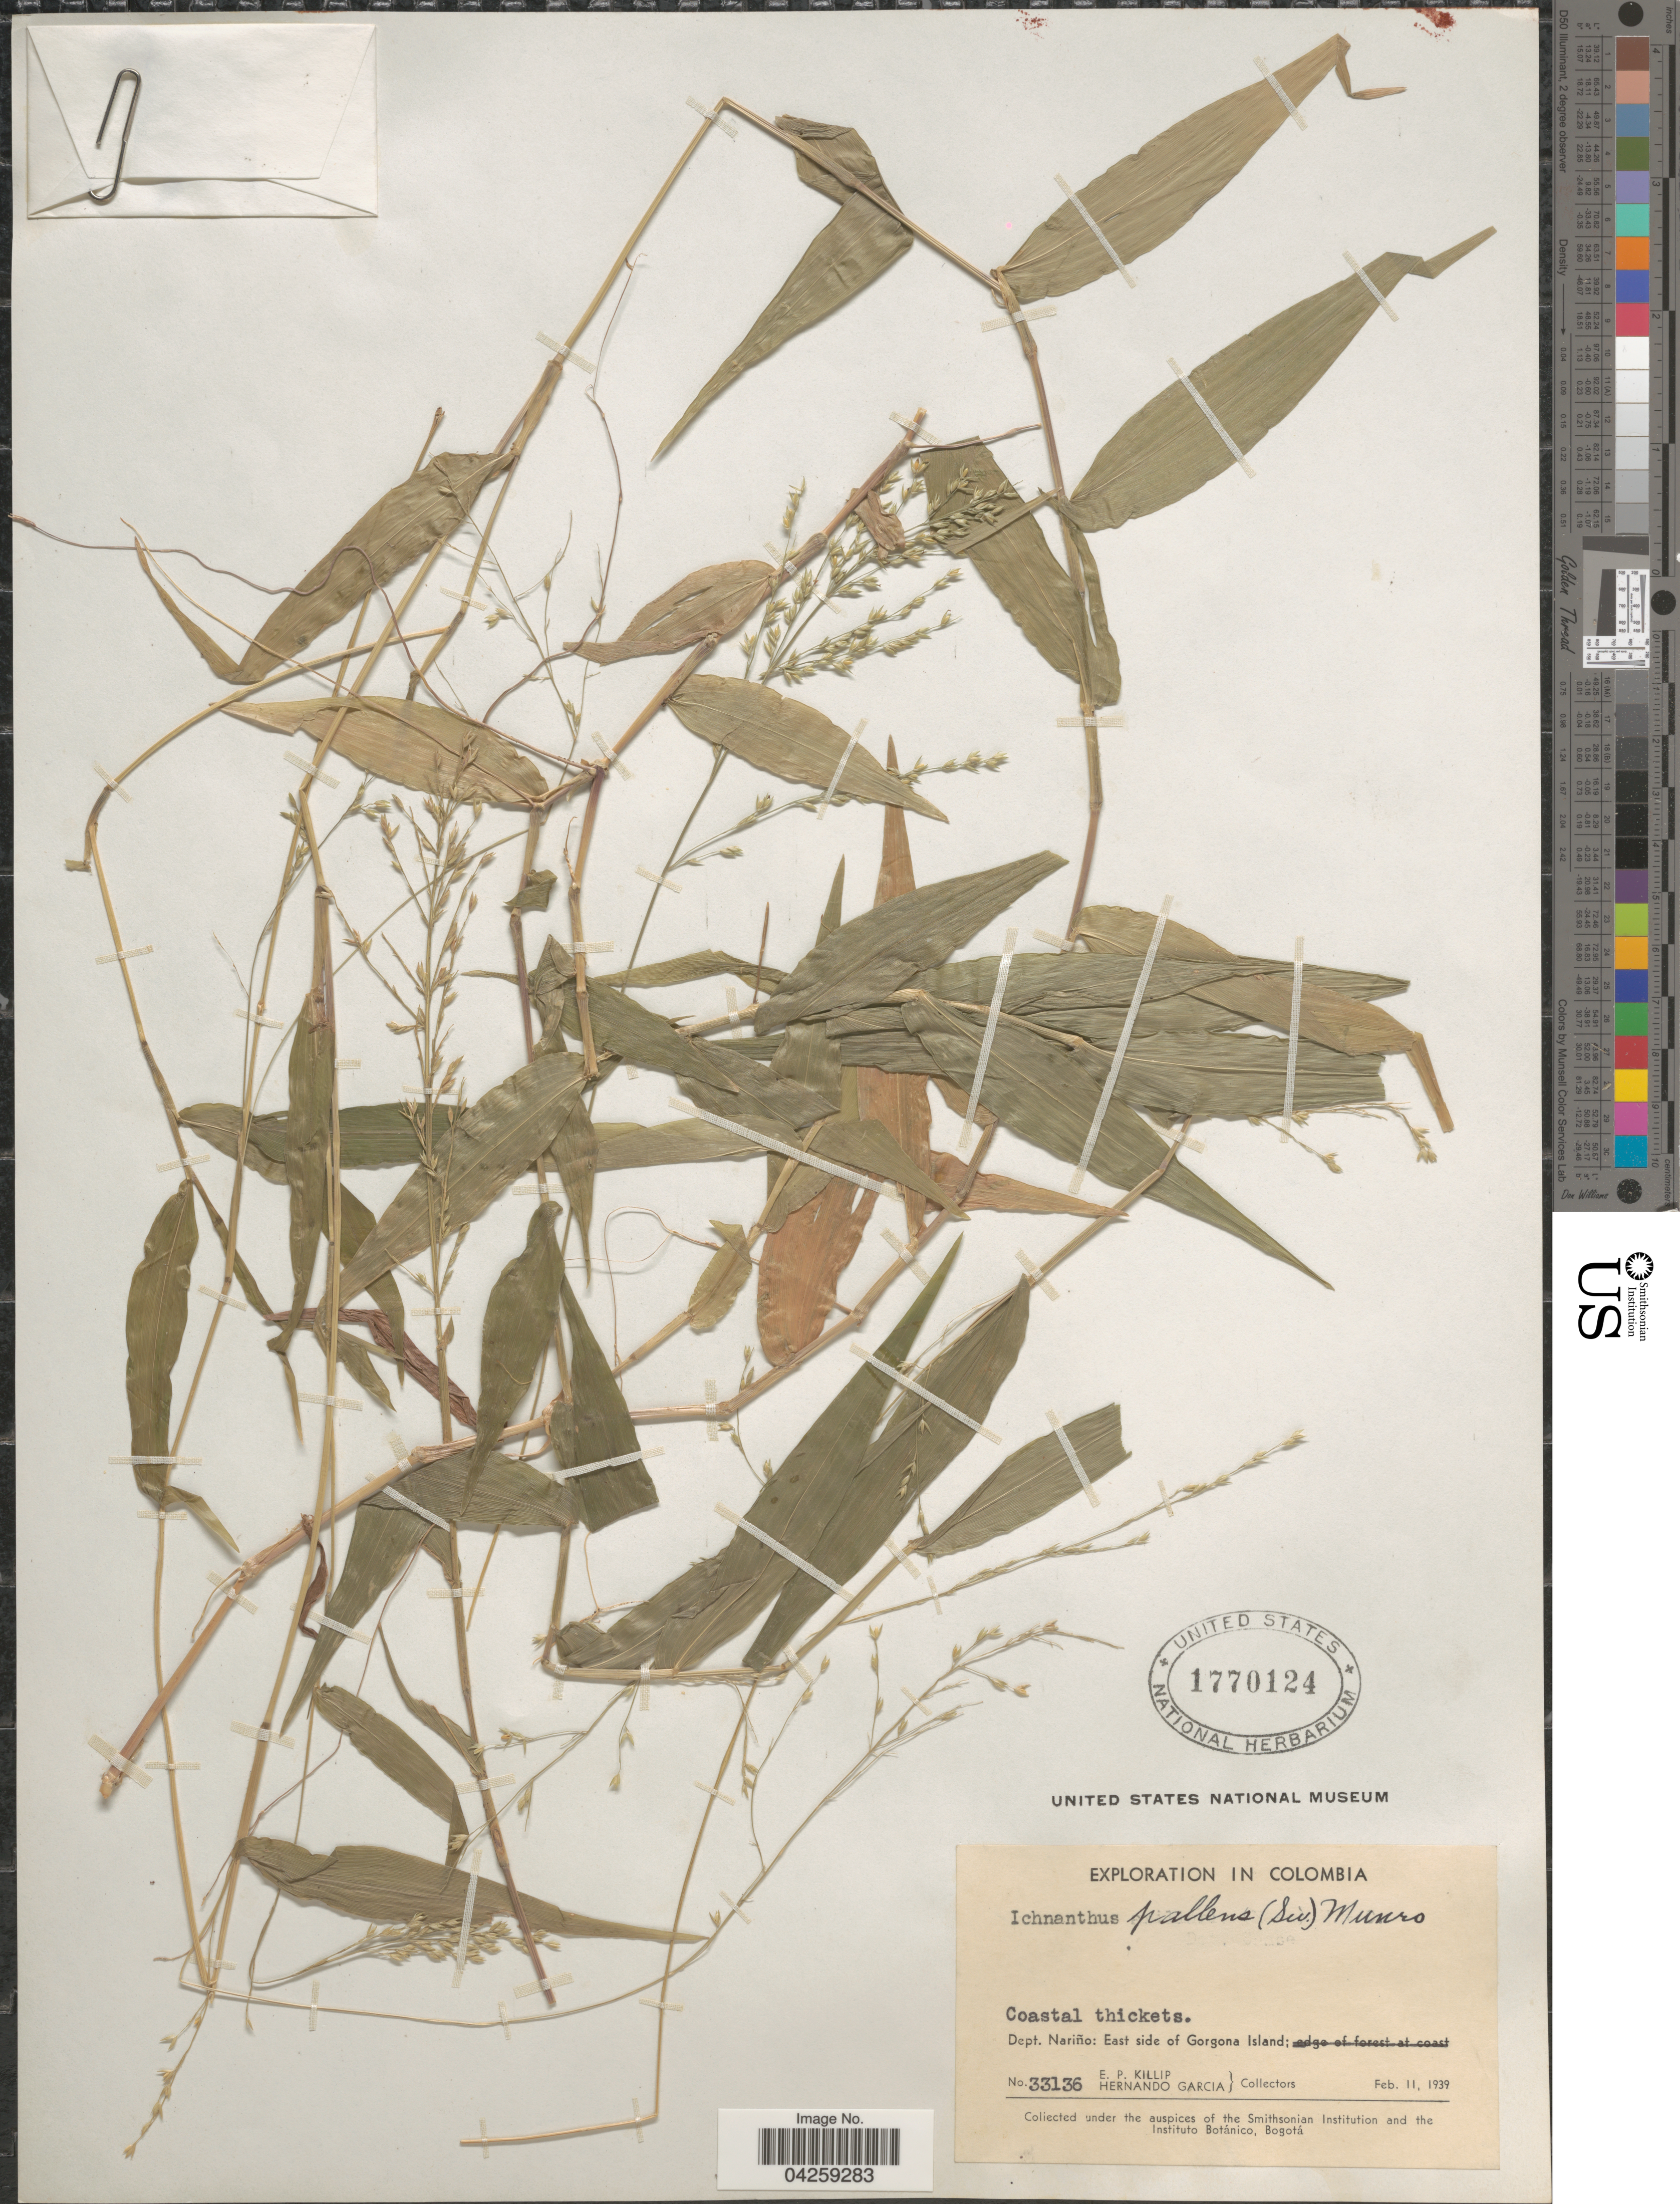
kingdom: Plantae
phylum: Tracheophyta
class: Liliopsida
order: Poales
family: Poaceae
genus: Ichnanthus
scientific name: Ichnanthus pallens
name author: (Sw.) Munro ex Benth.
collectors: E. P. Killip & H. Garcia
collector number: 33136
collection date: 1939-02-11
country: Colombia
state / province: Nariño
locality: Exploration in Colombia. Dept. Nariño: East side of Gorgona Island.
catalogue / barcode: US 1770124